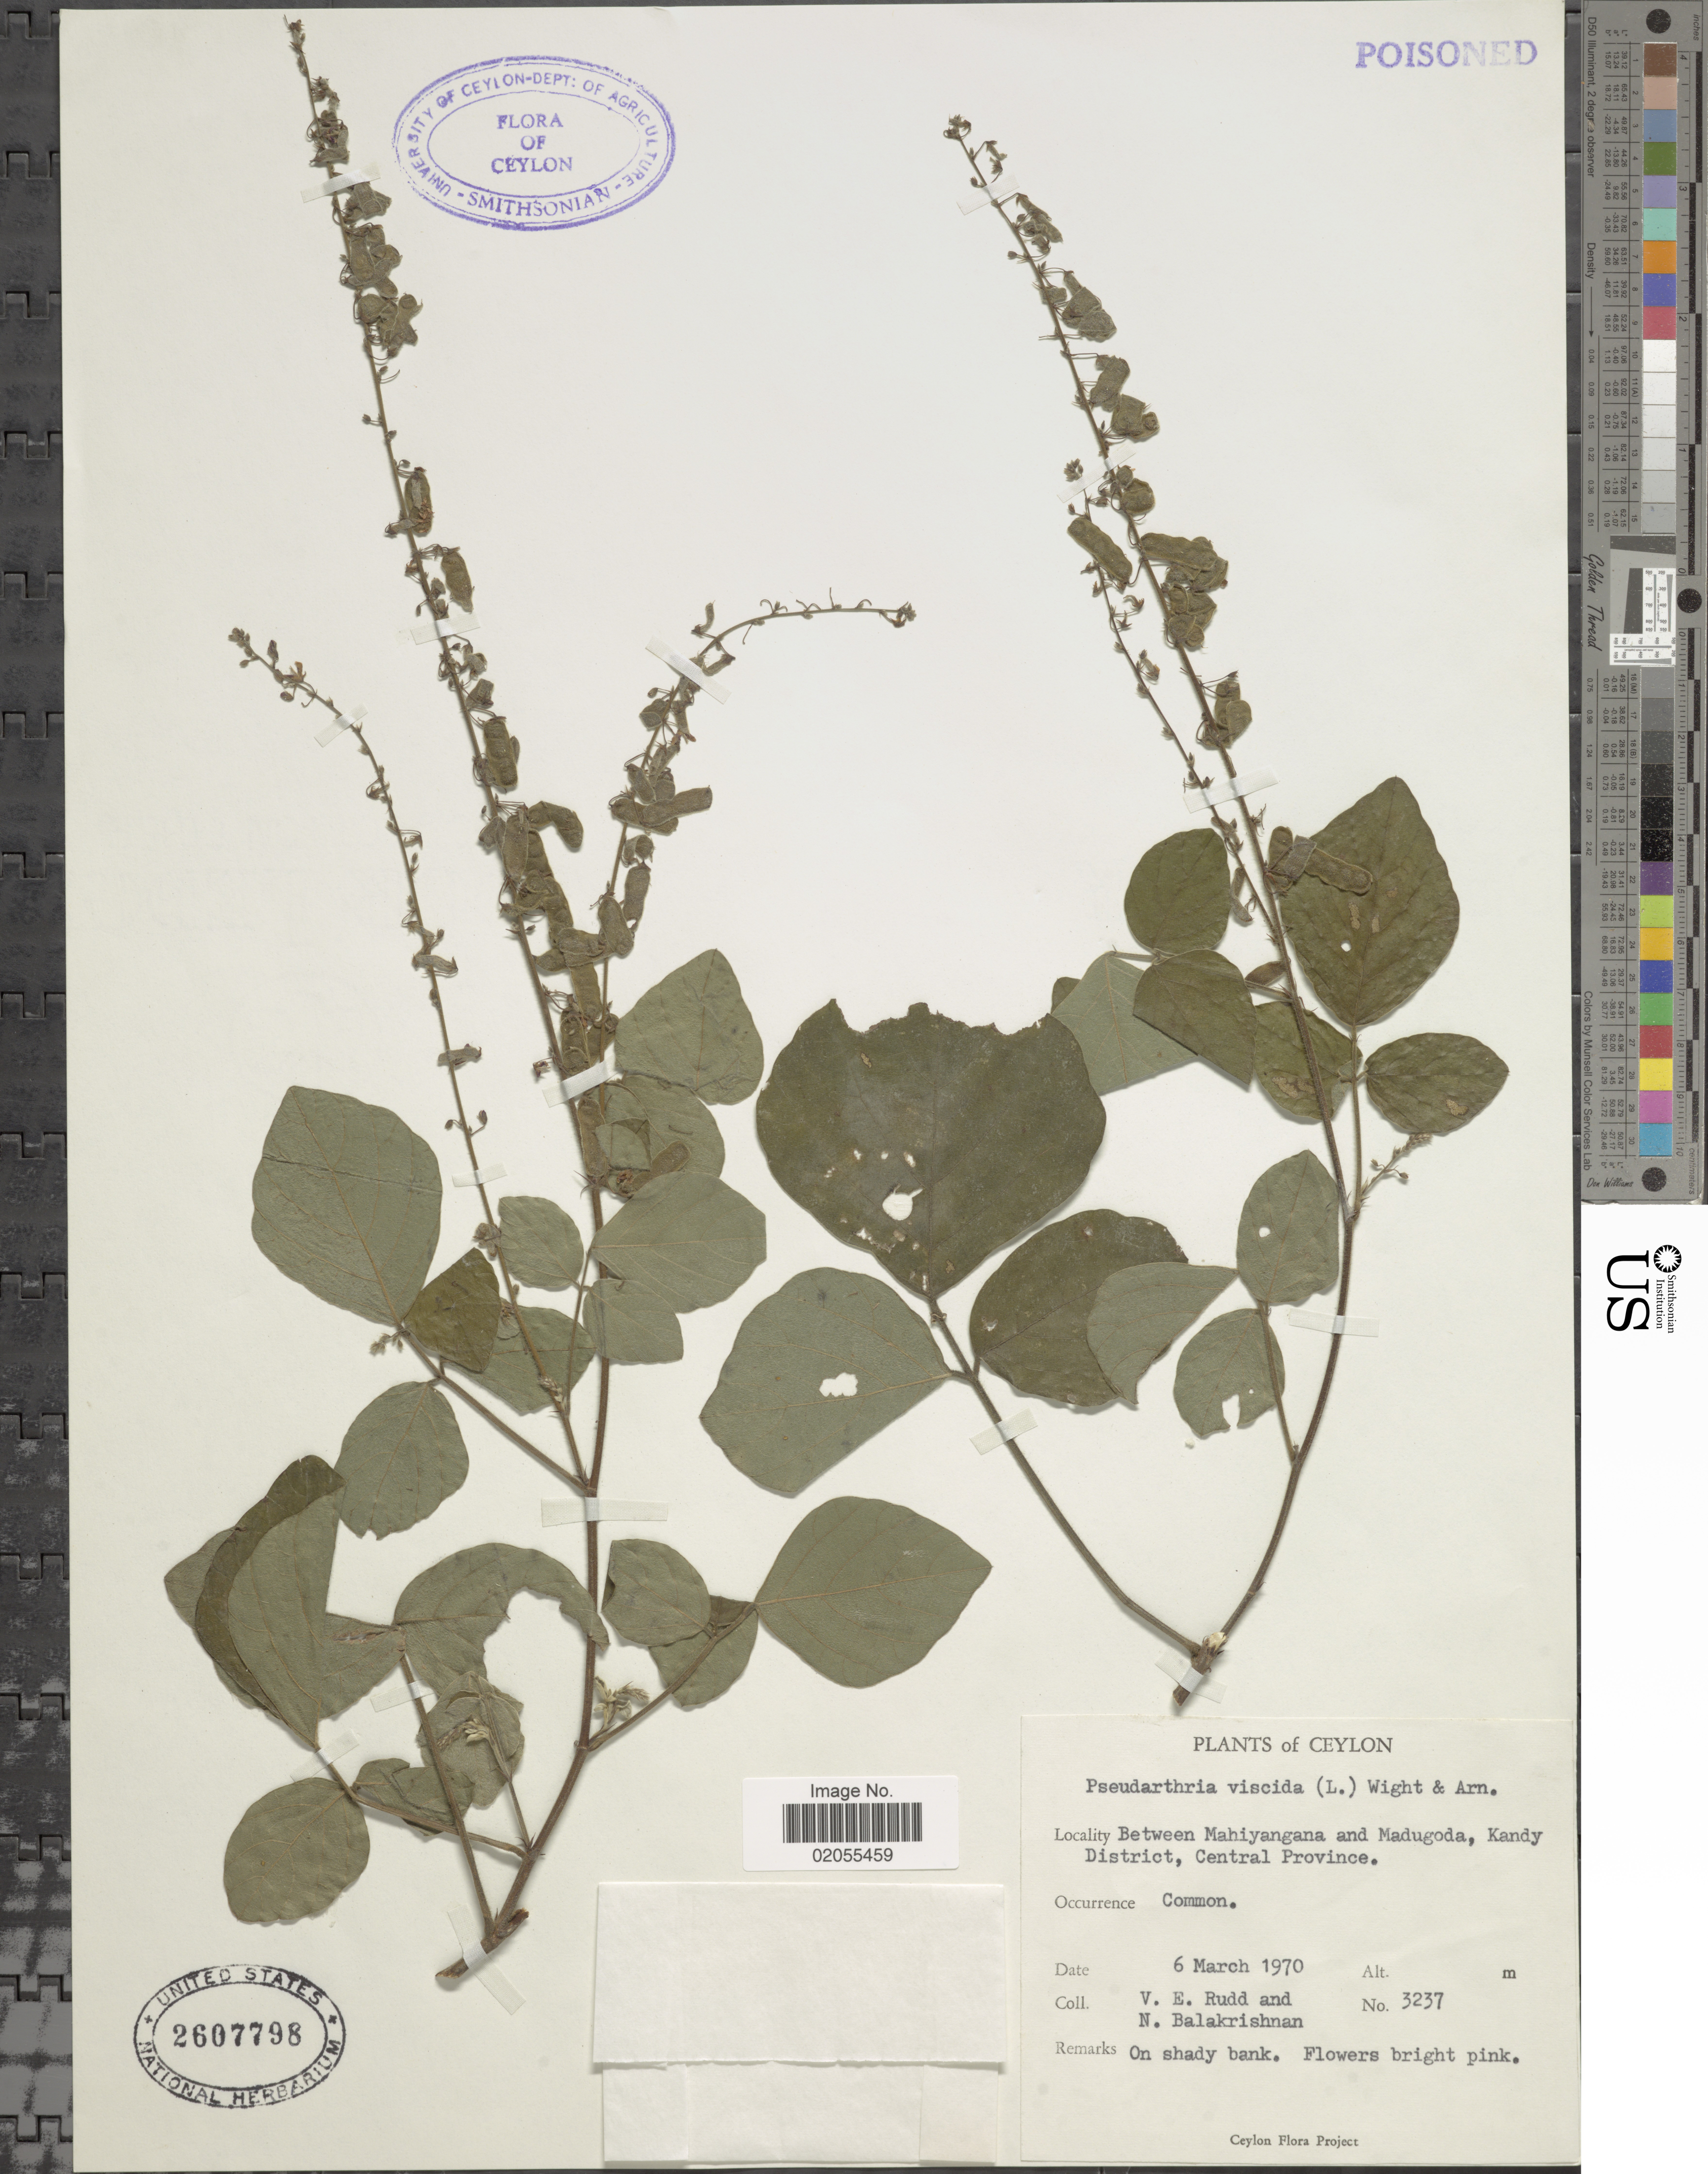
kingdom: Plantae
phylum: Tracheophyta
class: Magnoliopsida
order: Fabales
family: Fabaceae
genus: Pseudarthria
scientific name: Pseudarthria viscida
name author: (L.) Wight & Arn.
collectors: V. E. Rudd & N. Balakrishnan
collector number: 3237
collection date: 1970-03-06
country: Sri Lanka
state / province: Central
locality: Ceylon, between Mahiyangana and Madugoda, Kandy District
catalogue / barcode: US 2607798